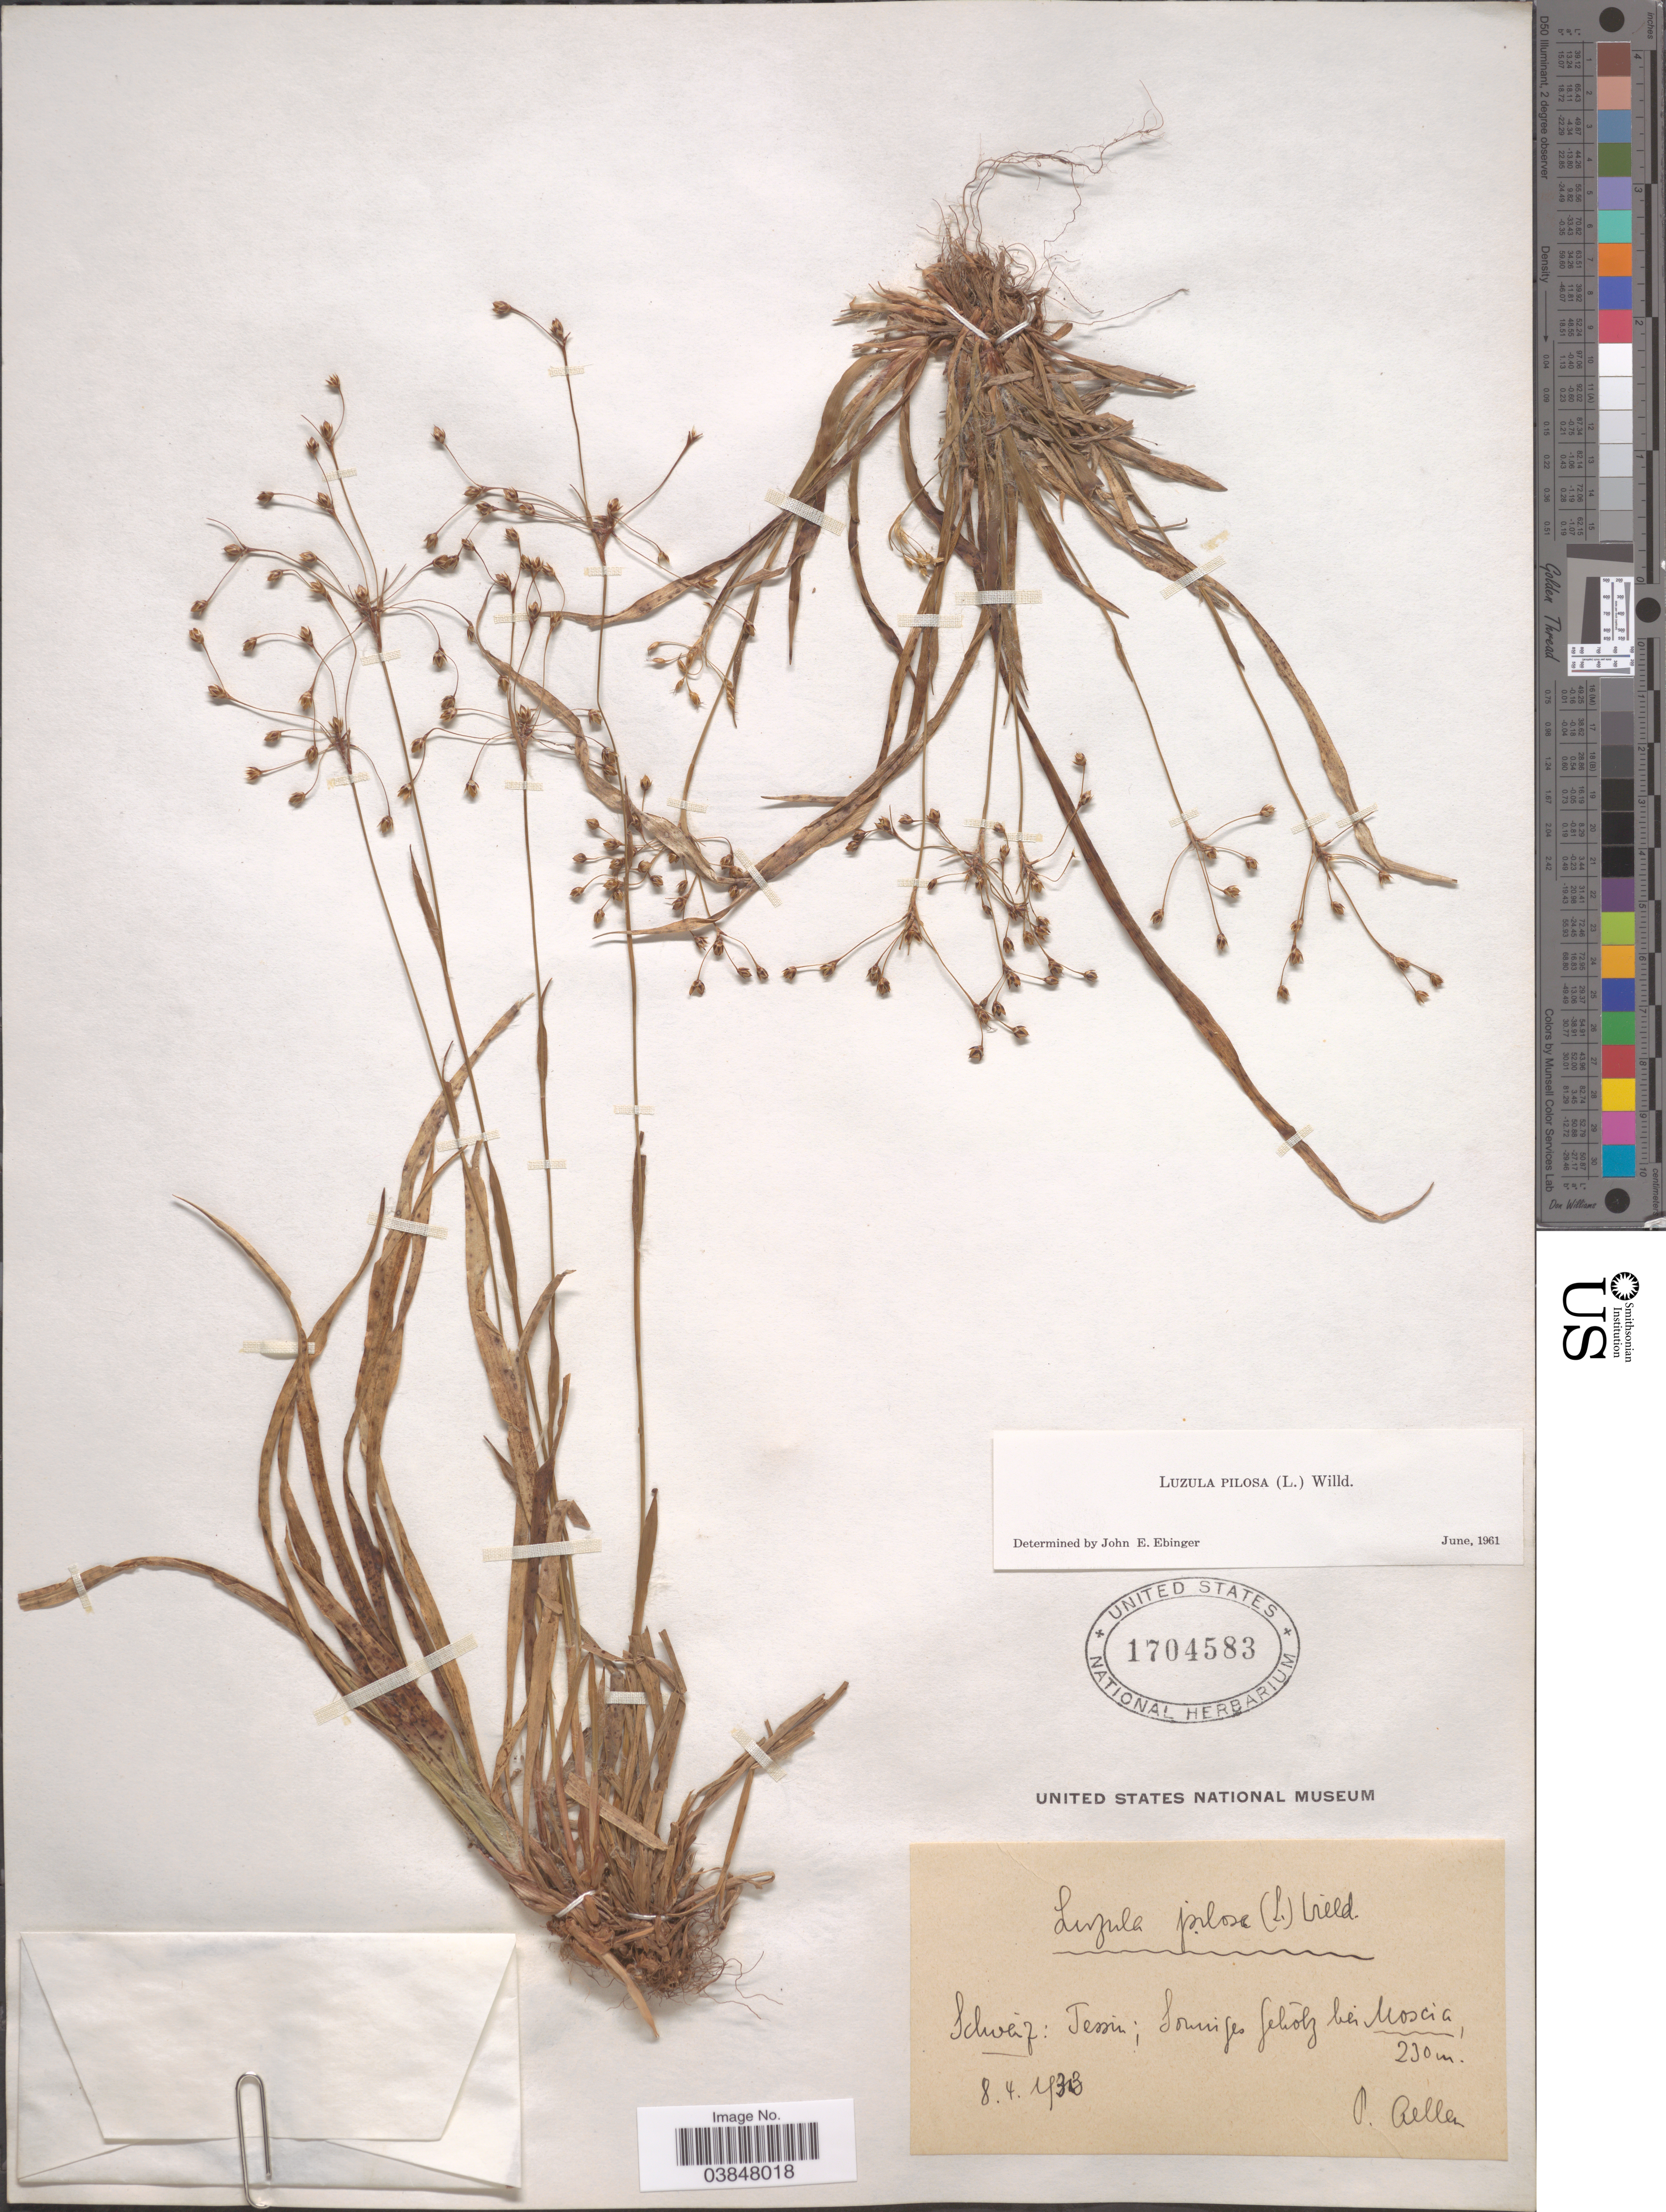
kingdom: Plantae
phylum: Tracheophyta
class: Liliopsida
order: Poales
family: Juncaceae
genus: Luzula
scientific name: Luzula pilosa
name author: (L.) Willd.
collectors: P. Aellen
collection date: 1933-04-08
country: Switzerland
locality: Schweiz: Tessin; Sommiges Geholz bei Moscia.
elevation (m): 230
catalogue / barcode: US 1704583